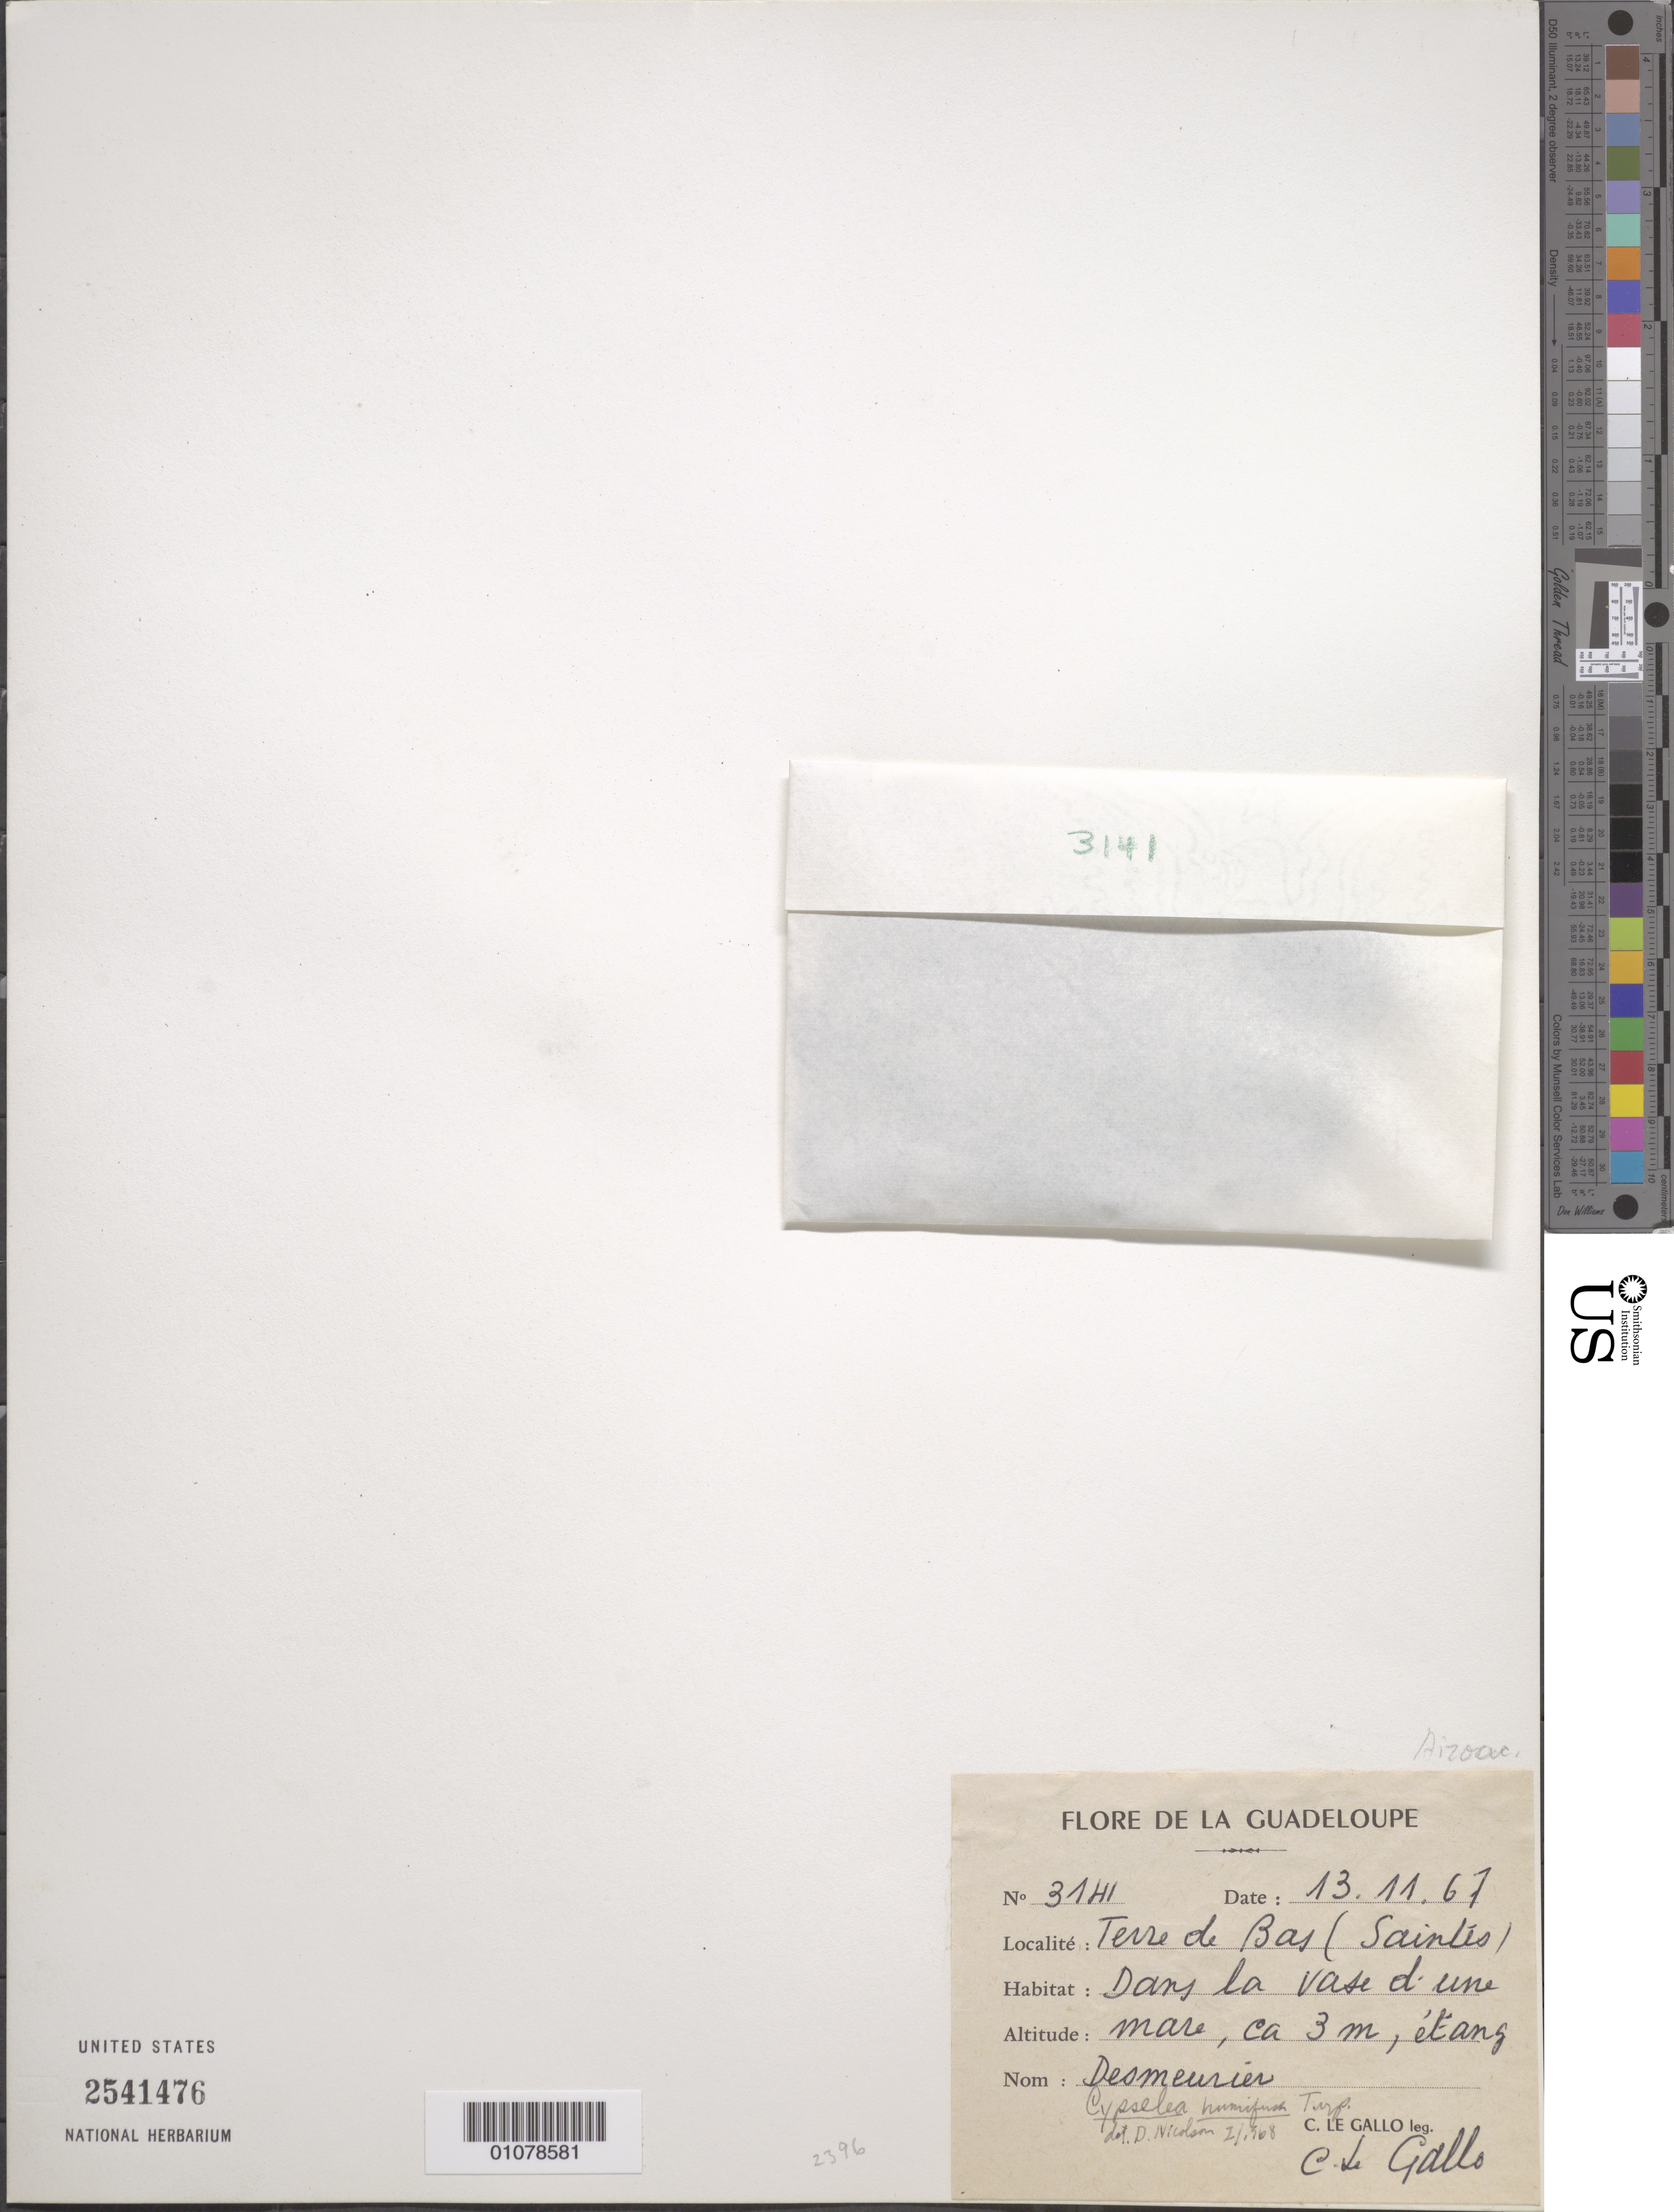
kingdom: Plantae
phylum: Tracheophyta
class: Magnoliopsida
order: Caryophyllales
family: Aizoaceae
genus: Sesuvium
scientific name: Sesuvium humifusum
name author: (Turpin) Bohley & G. Kadereit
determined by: Strong, Mark T., (BOT), Smithsonian Institution - National Museum of Natural History (UNITED STATES)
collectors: C. Le Gallo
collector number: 3141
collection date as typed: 13 Nov 1967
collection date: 1967-11-13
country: Guadeloupe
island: Basse Terre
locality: Terre de Bas (Saintes)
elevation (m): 3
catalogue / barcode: US 2541476